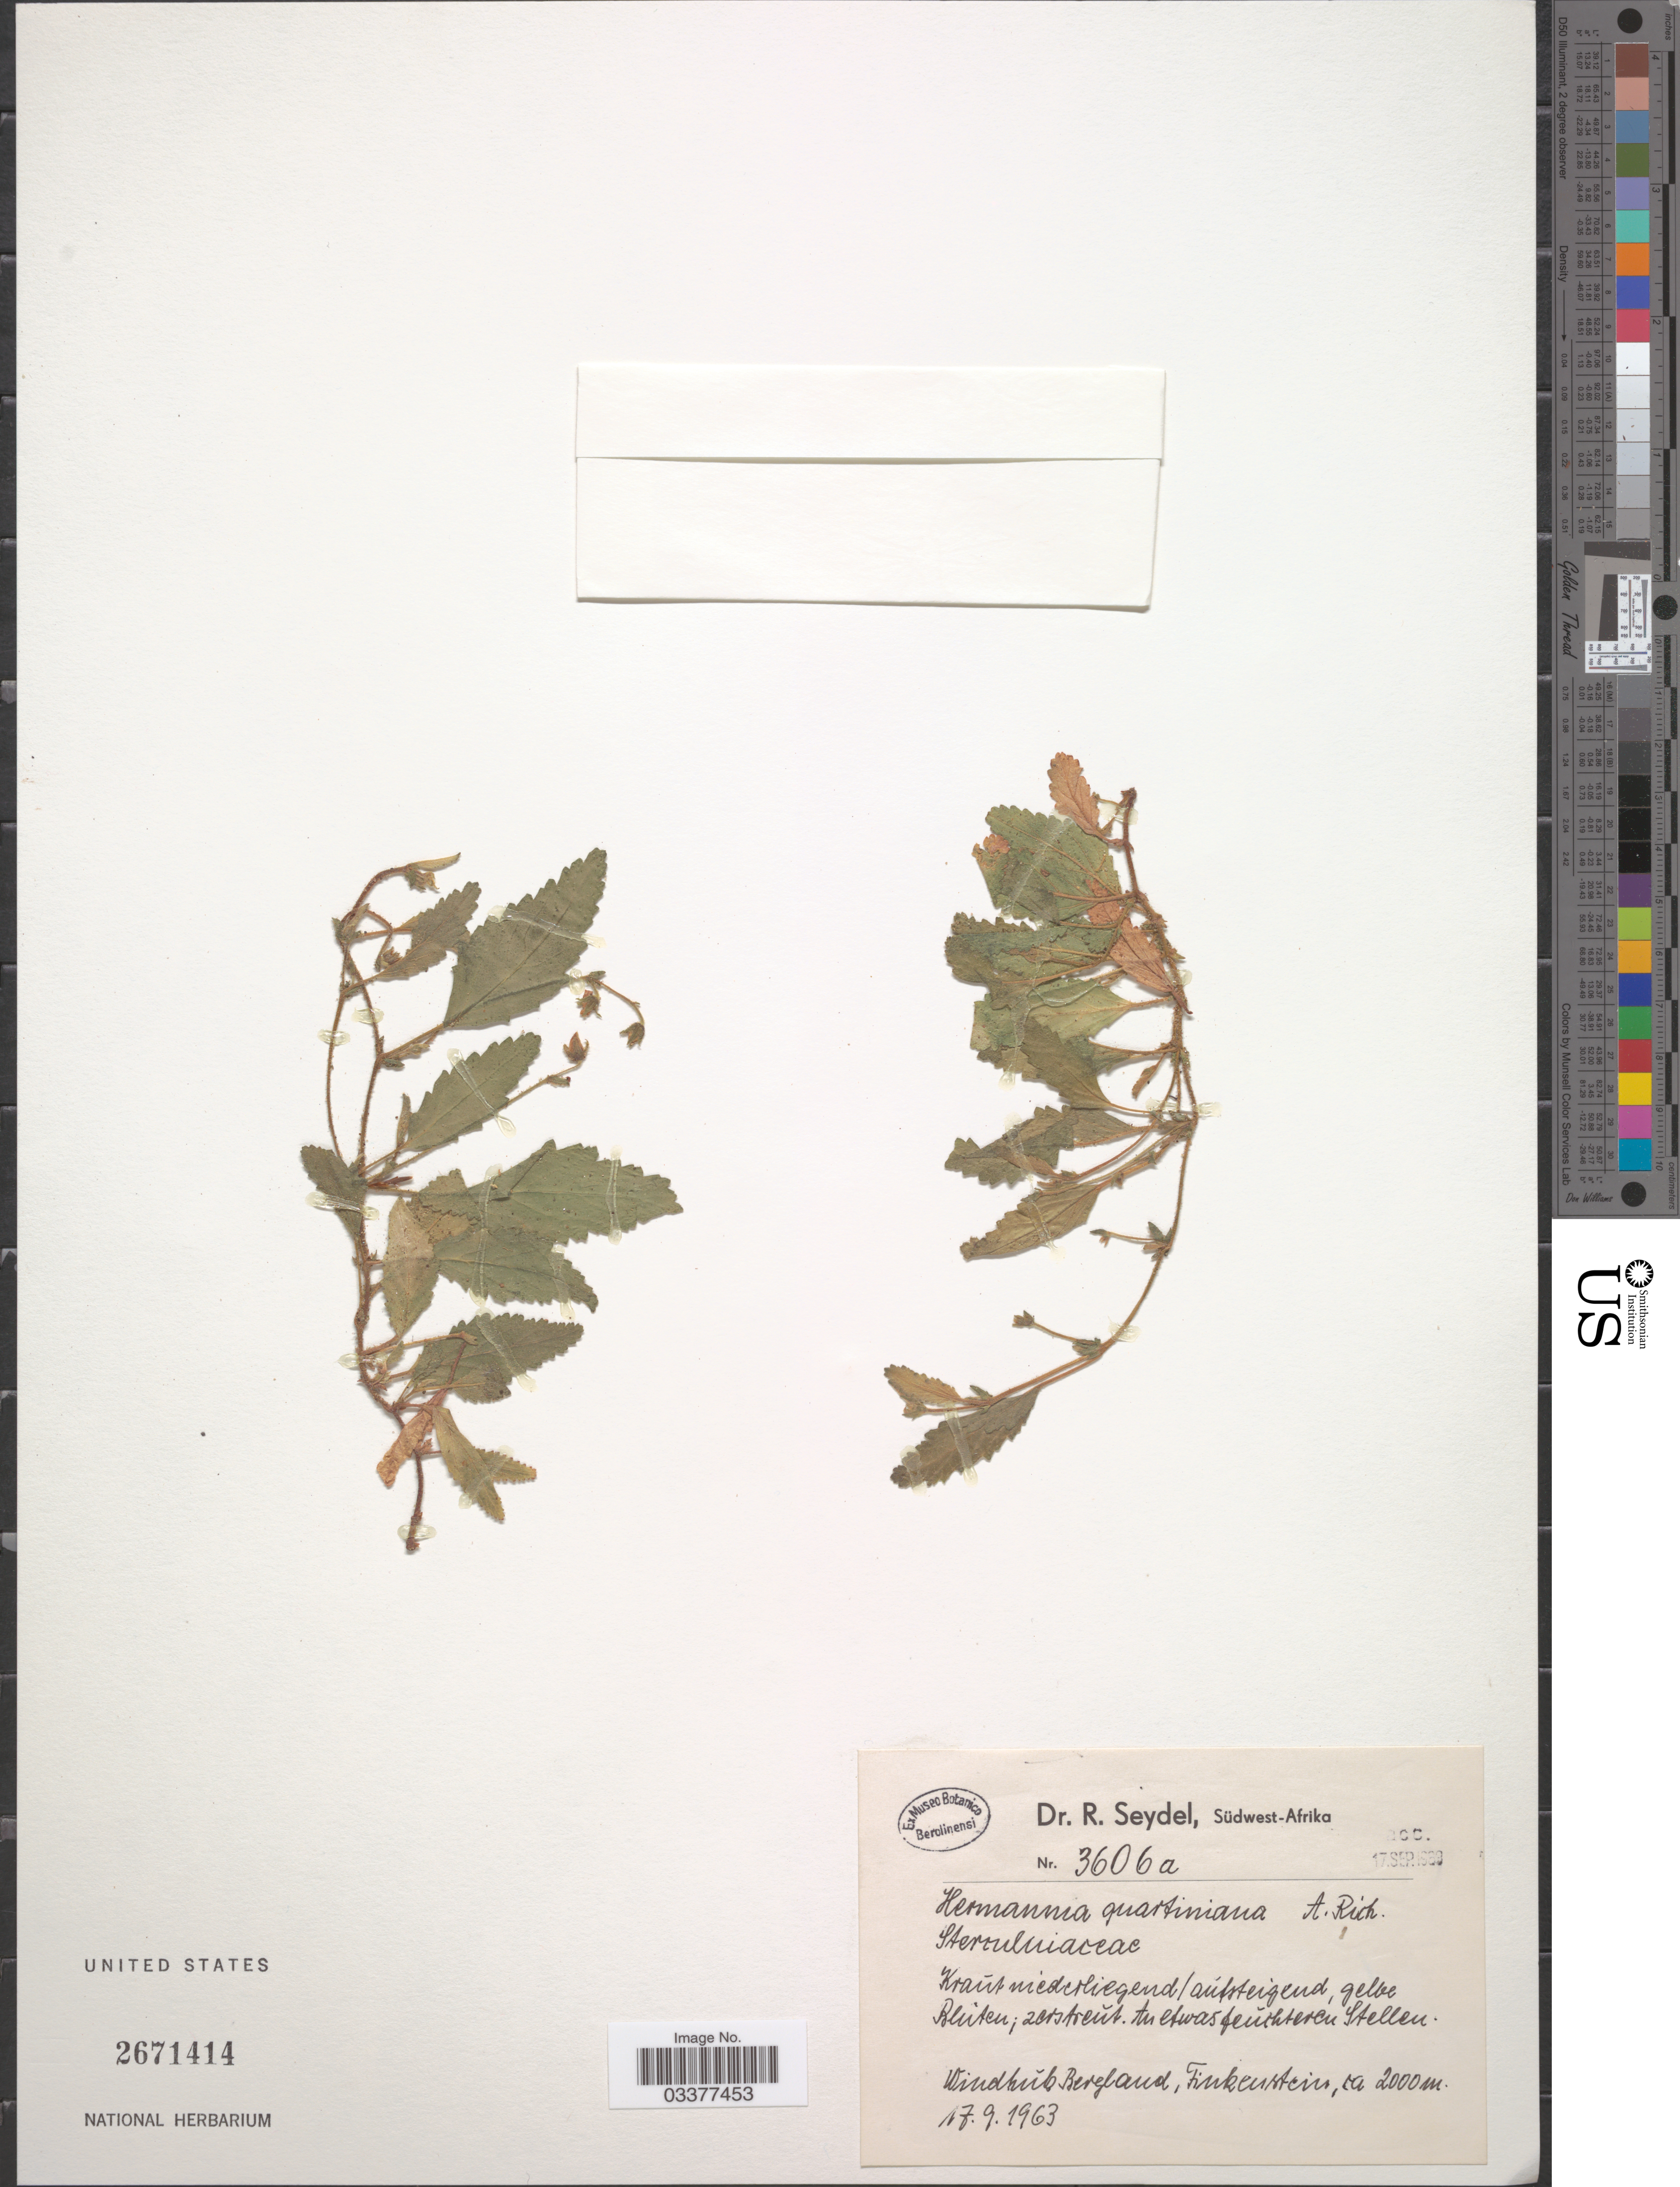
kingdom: Plantae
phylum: Tracheophyta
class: Magnoliopsida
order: Malvales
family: Malvaceae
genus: Hermannia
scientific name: Hermannia quartiniana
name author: A. Rich.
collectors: R. Seydel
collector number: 2606a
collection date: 1963-09-17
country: Namibia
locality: Südwest-Afrika. Windhoek Bergland, Finkenstein.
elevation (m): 2000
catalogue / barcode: US 2671414